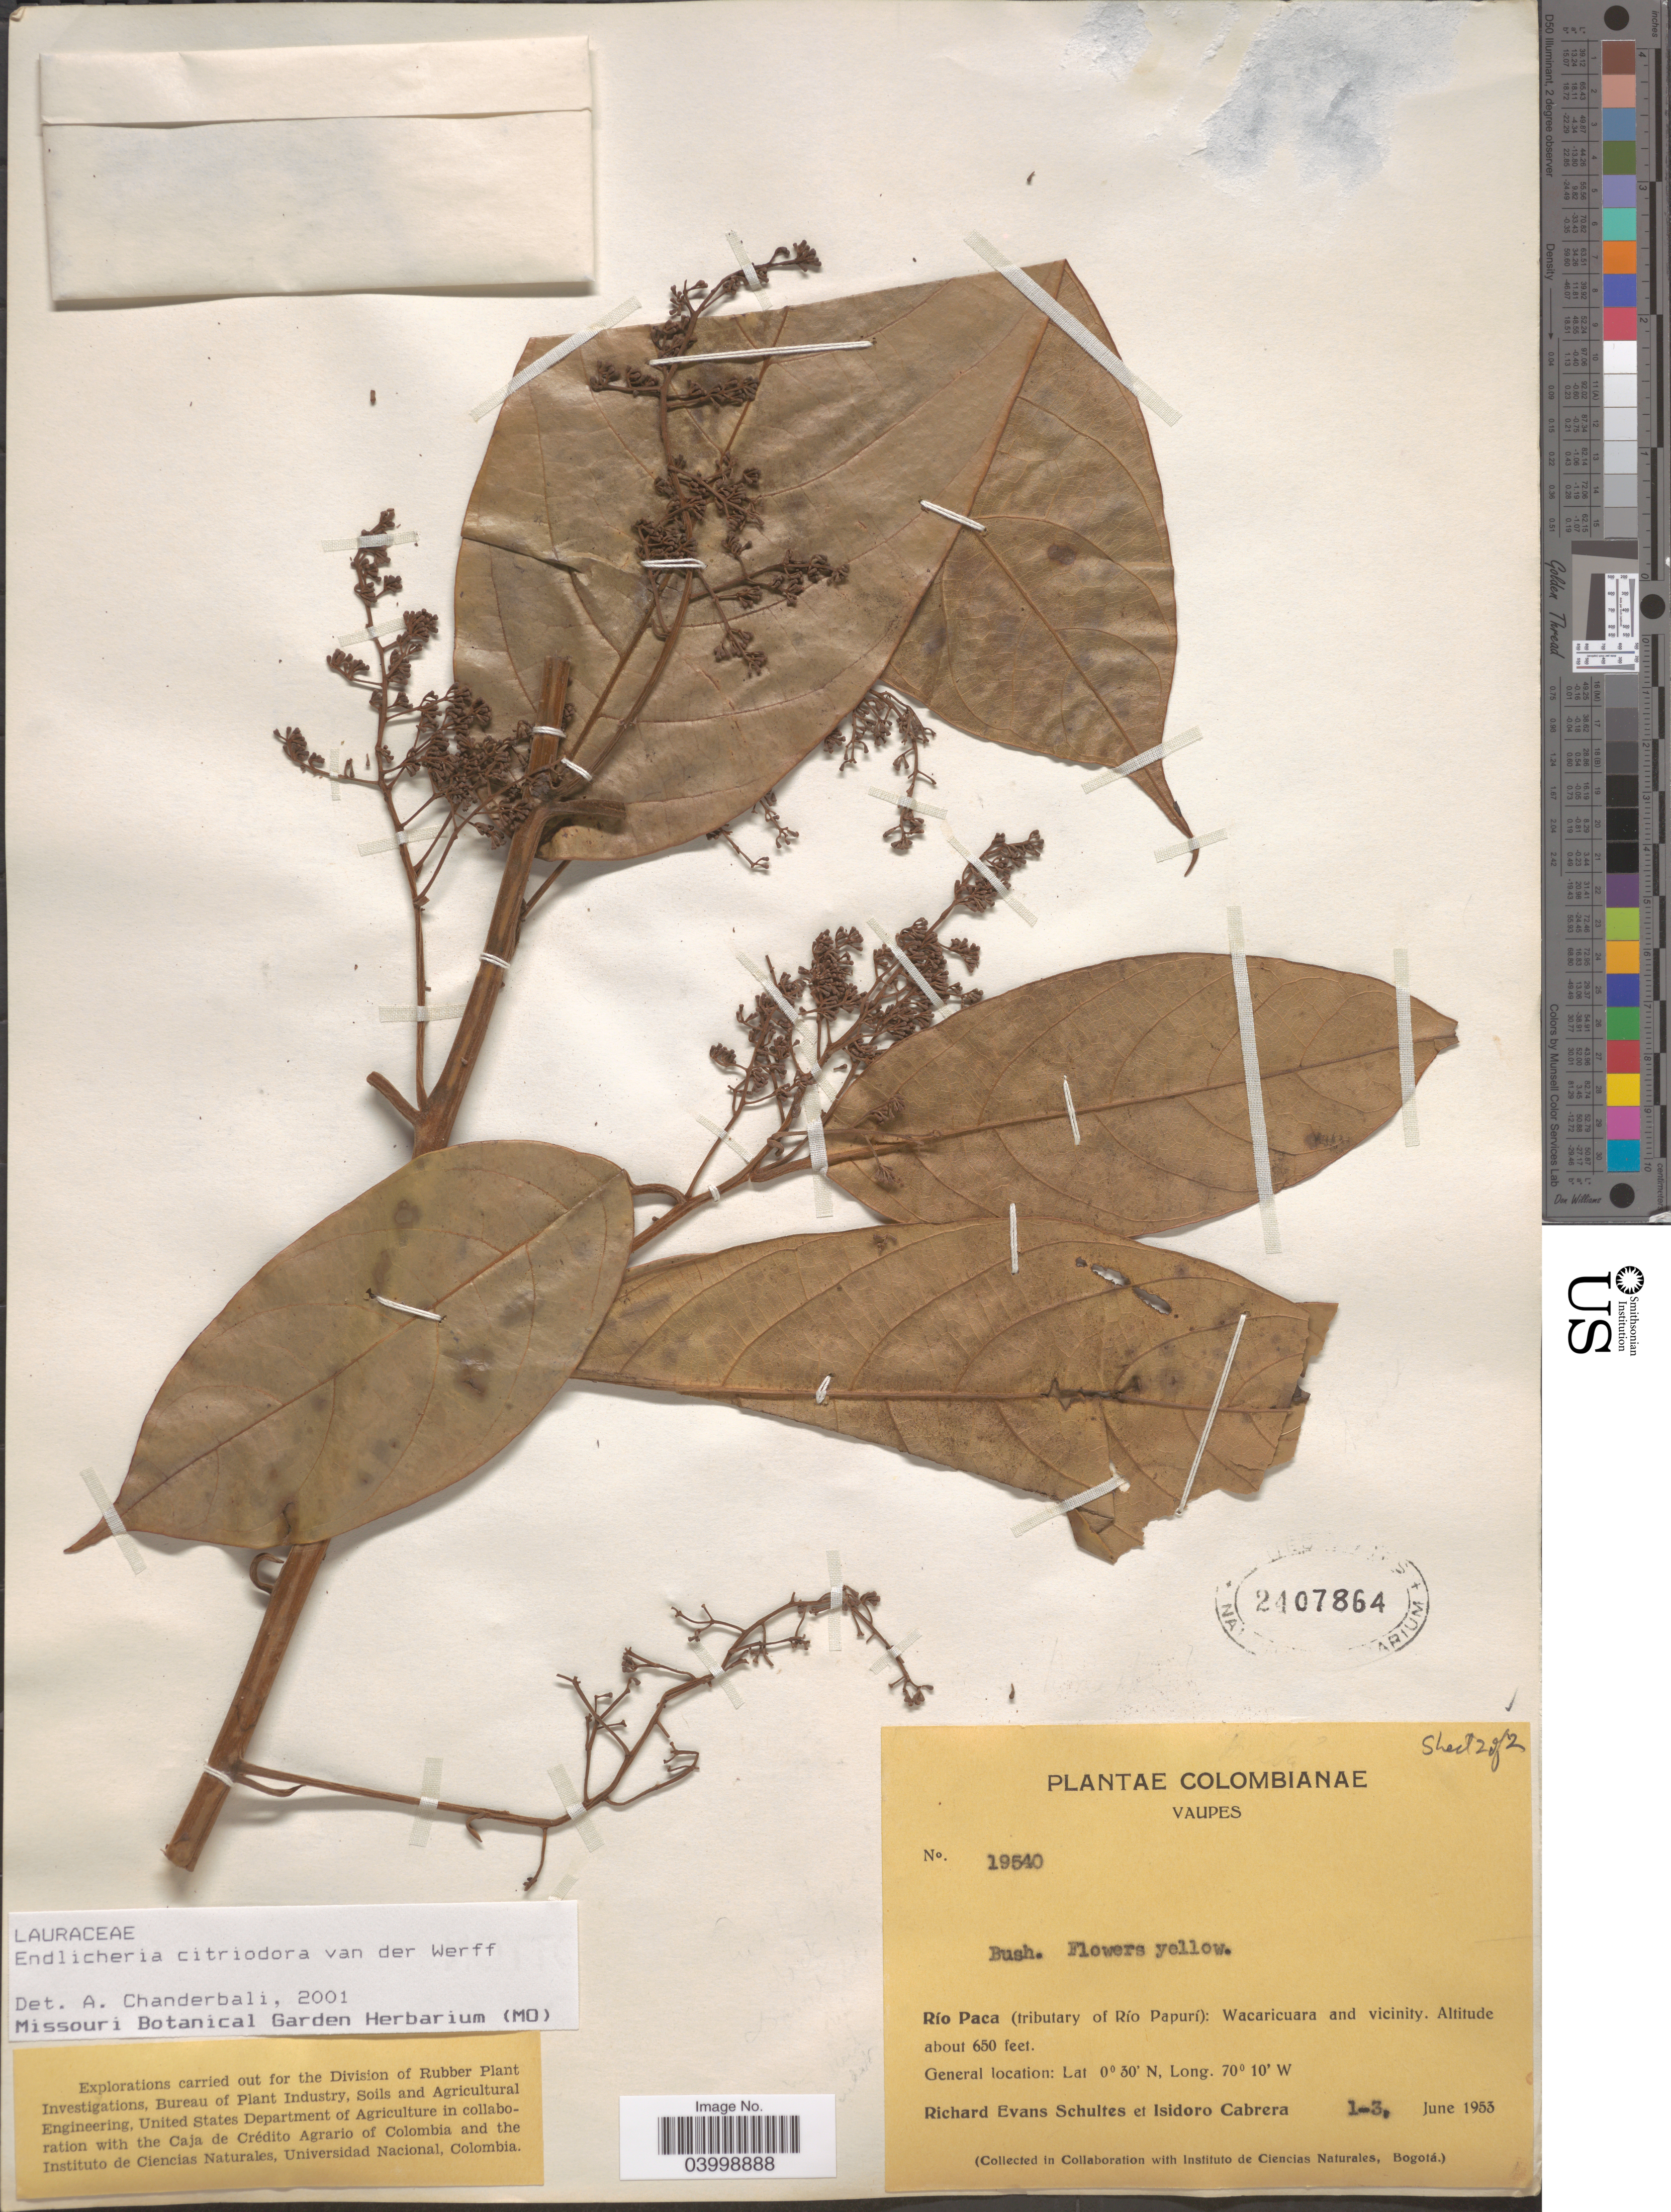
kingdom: Plantae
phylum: Tracheophyta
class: Magnoliopsida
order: Laurales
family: Lauraceae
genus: Endlicheria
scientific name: Endlicheria citriodora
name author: van der Werff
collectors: R. E. Schultes & I. Cabrera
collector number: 19540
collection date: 1953-06-01/1953-06-03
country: Colombia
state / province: Vaupés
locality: Río Paca (tributary of Río Papurí): Wacaricuara and vicinity.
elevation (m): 198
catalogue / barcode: US 2407864